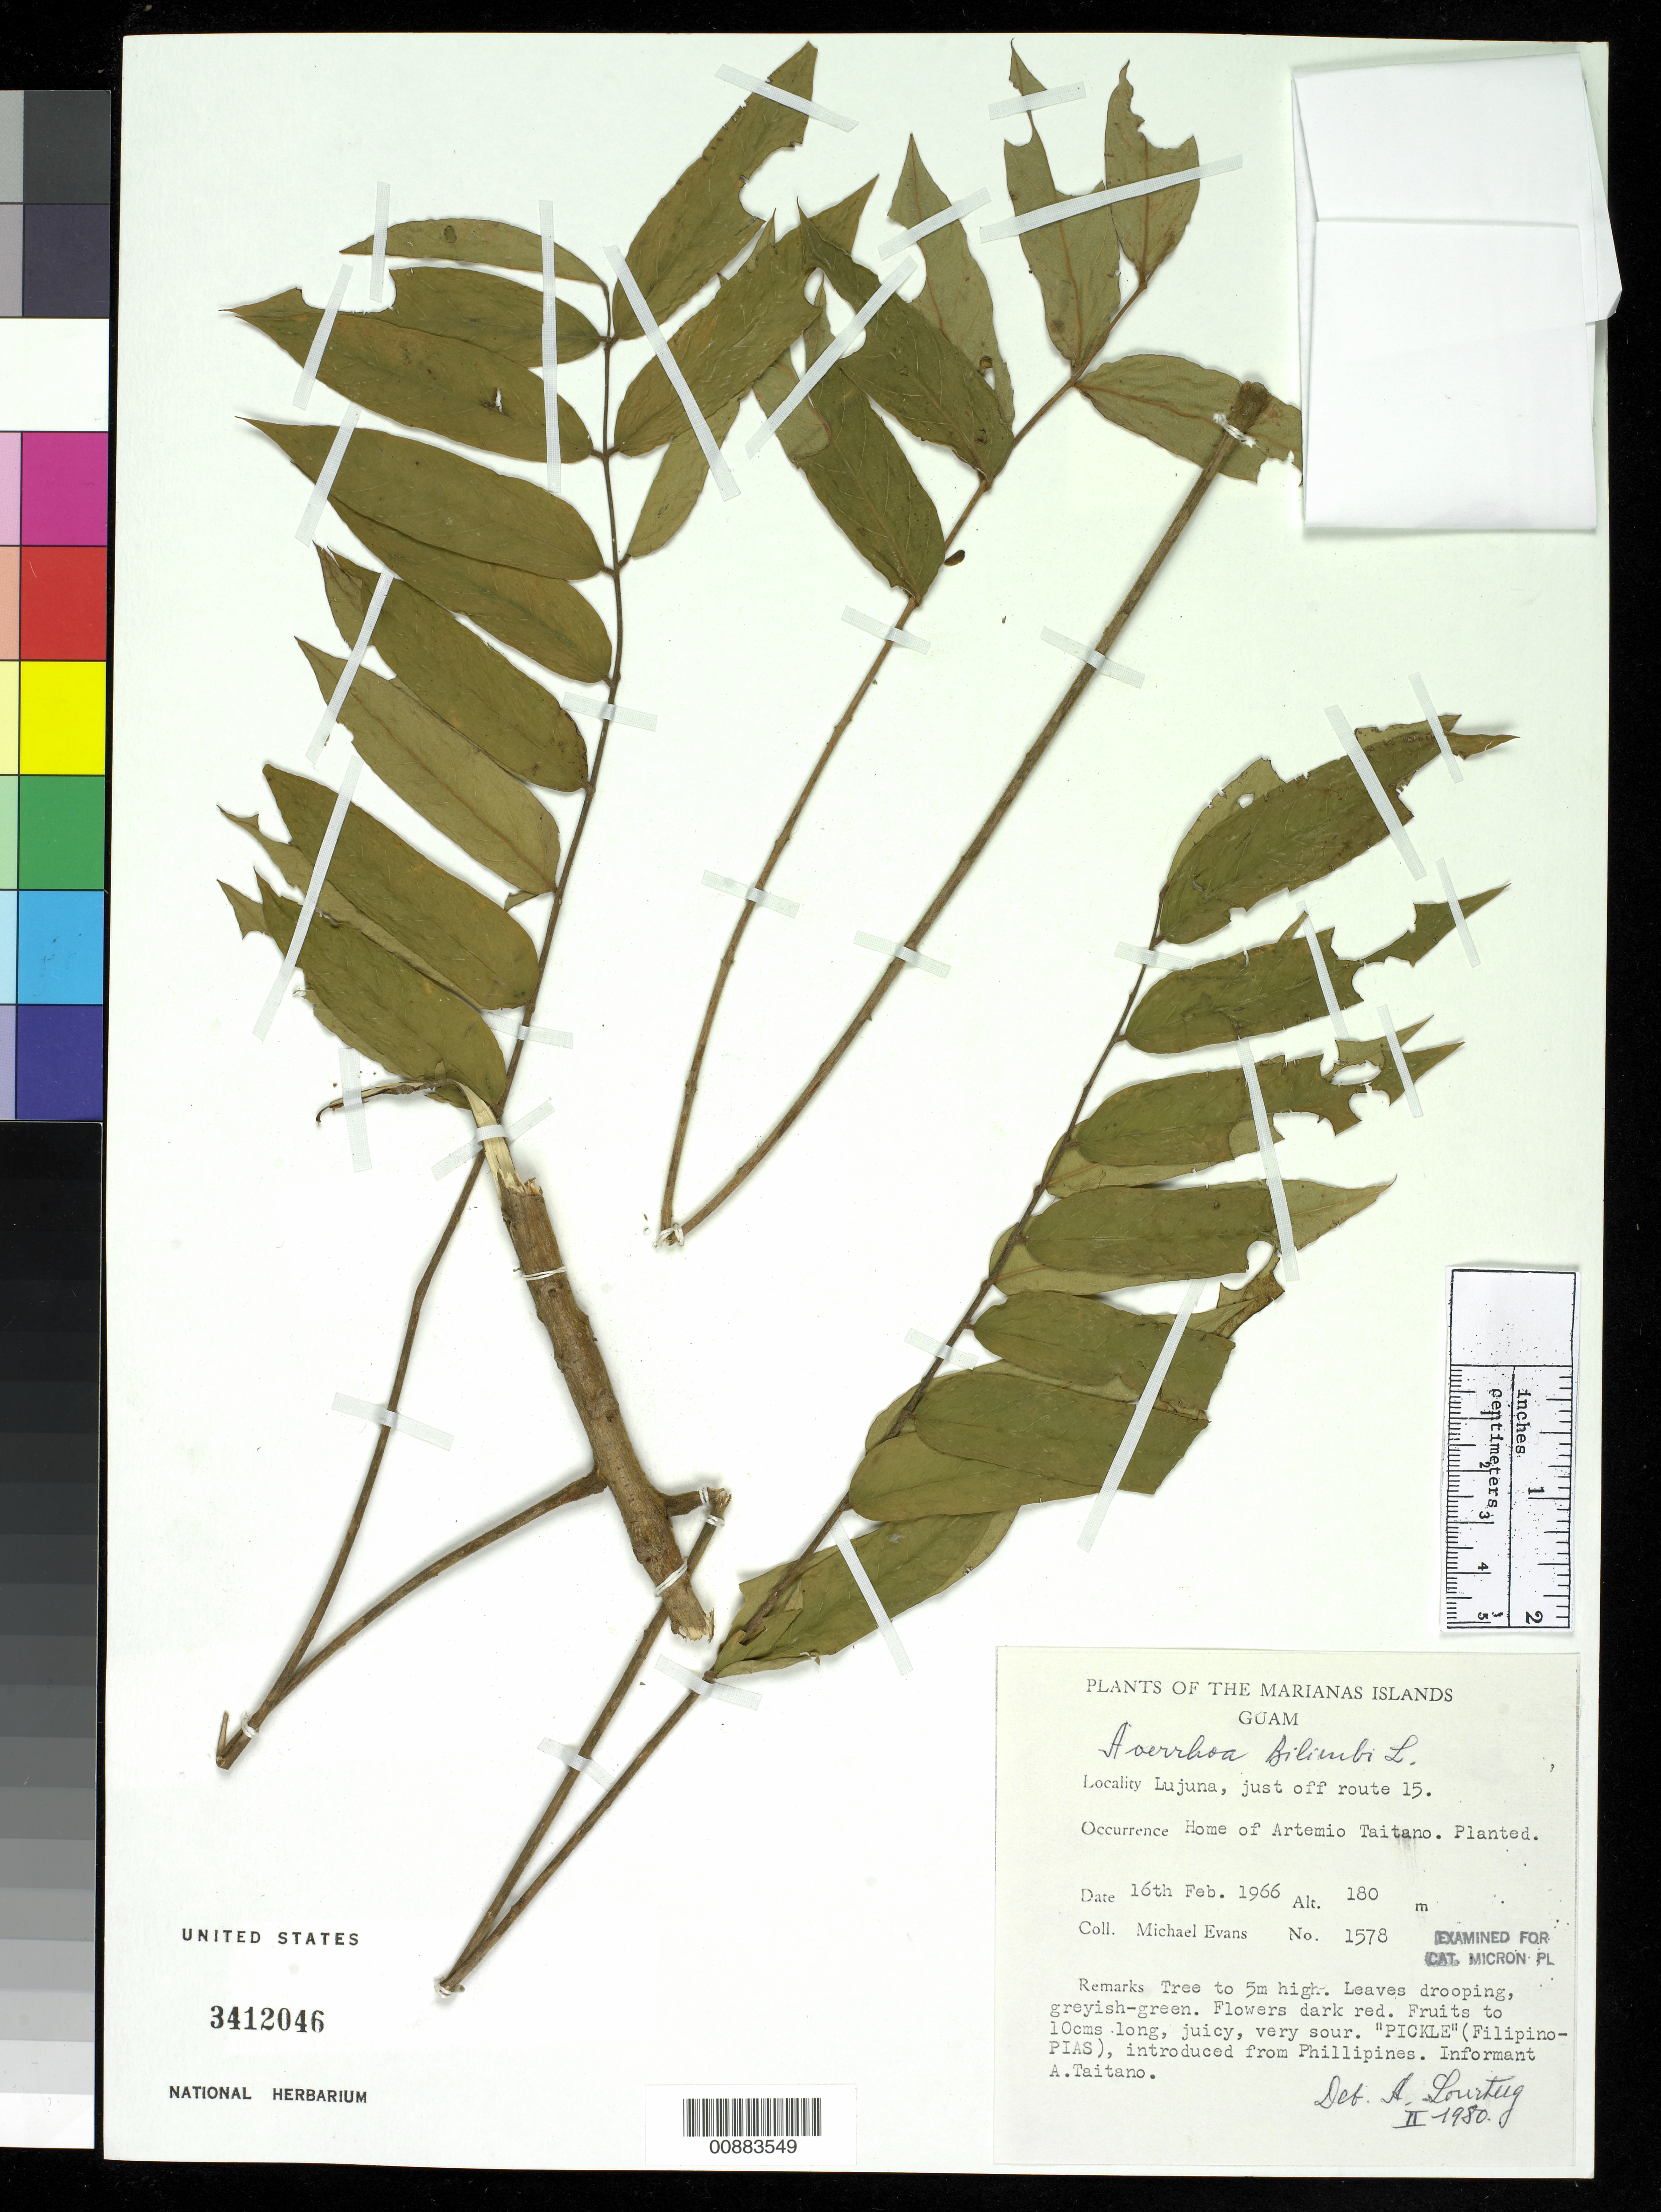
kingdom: Plantae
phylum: Tracheophyta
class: Magnoliopsida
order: Oxalidales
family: Oxalidaceae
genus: Averrhoa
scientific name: Averrhoa bilimbi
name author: L.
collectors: M. Evans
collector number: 1578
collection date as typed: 16 Feb 1966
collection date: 1966-02-16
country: Guam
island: Guam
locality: Lujuna, just off route 15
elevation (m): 180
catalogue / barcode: US 3412046